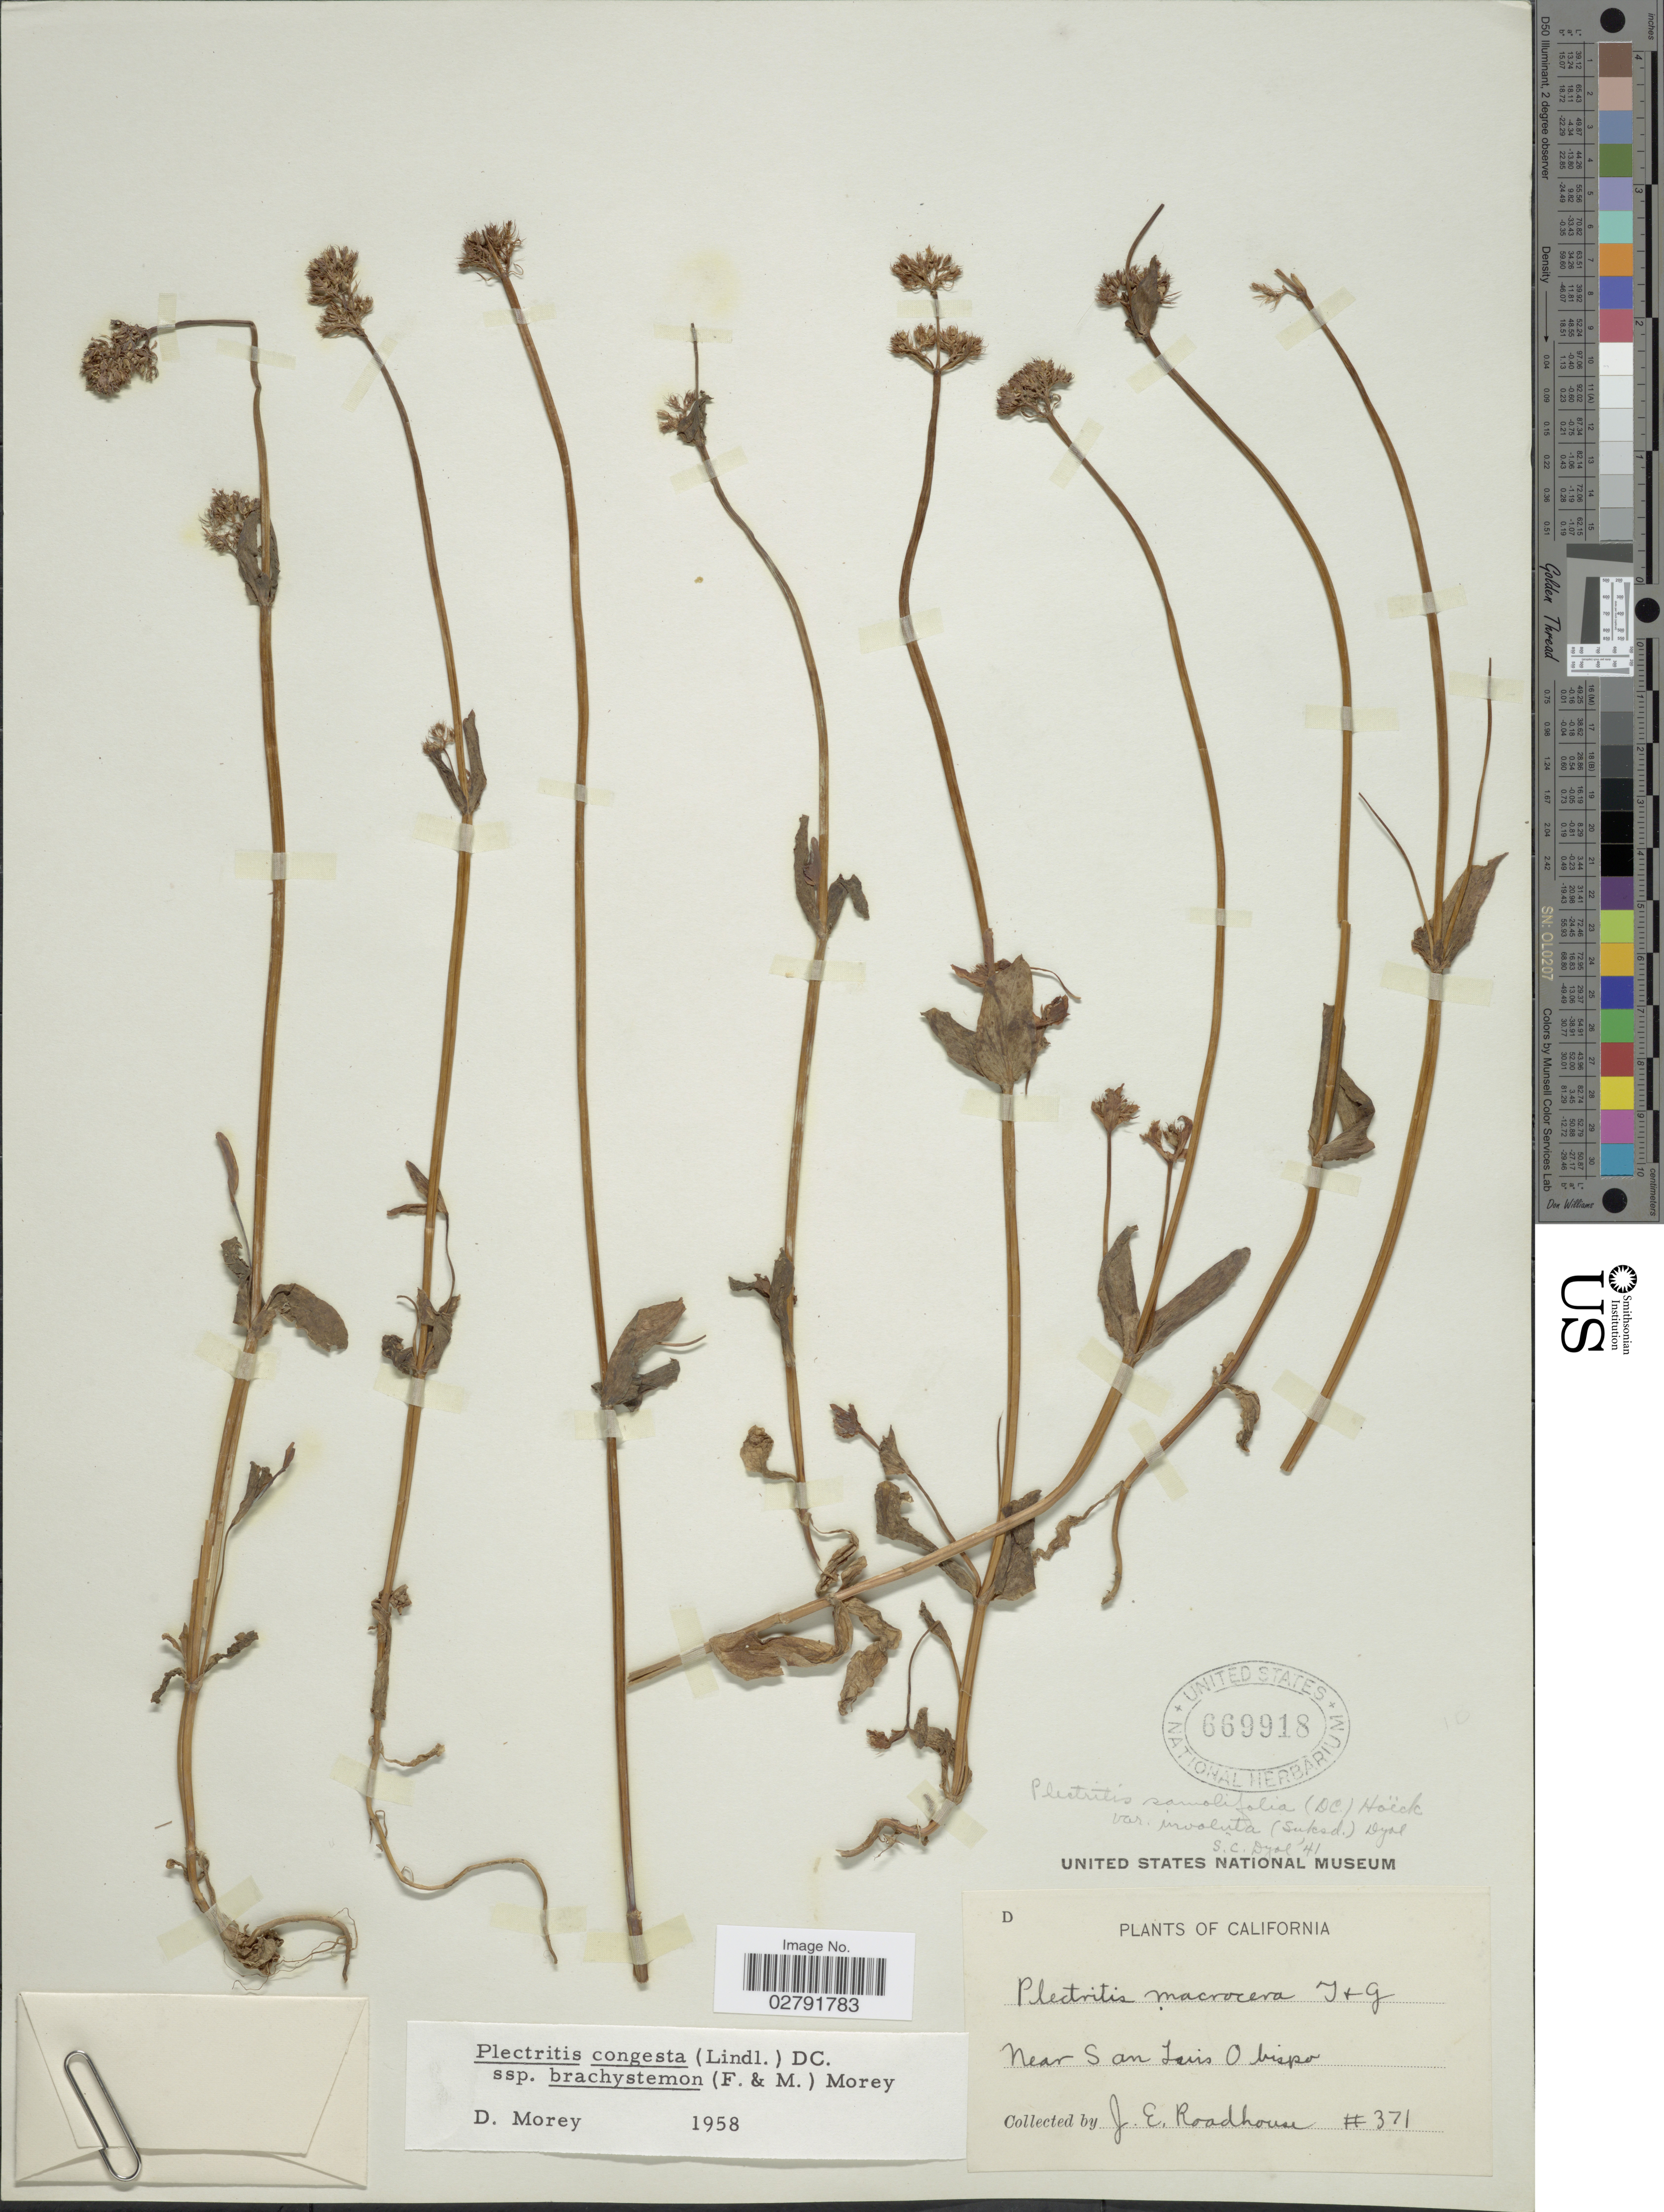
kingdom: Plantae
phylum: Tracheophyta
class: Magnoliopsida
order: Dipsacales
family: Caprifoliaceae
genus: Plectritis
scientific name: Plectritis congesta subsp. brachystemon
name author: (Fisch. & C.A. Mey.) Morey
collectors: J. Roadhouse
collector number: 371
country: United States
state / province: California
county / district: San Luis Obispo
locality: Near San Luis Obispo.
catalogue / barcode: US 669918